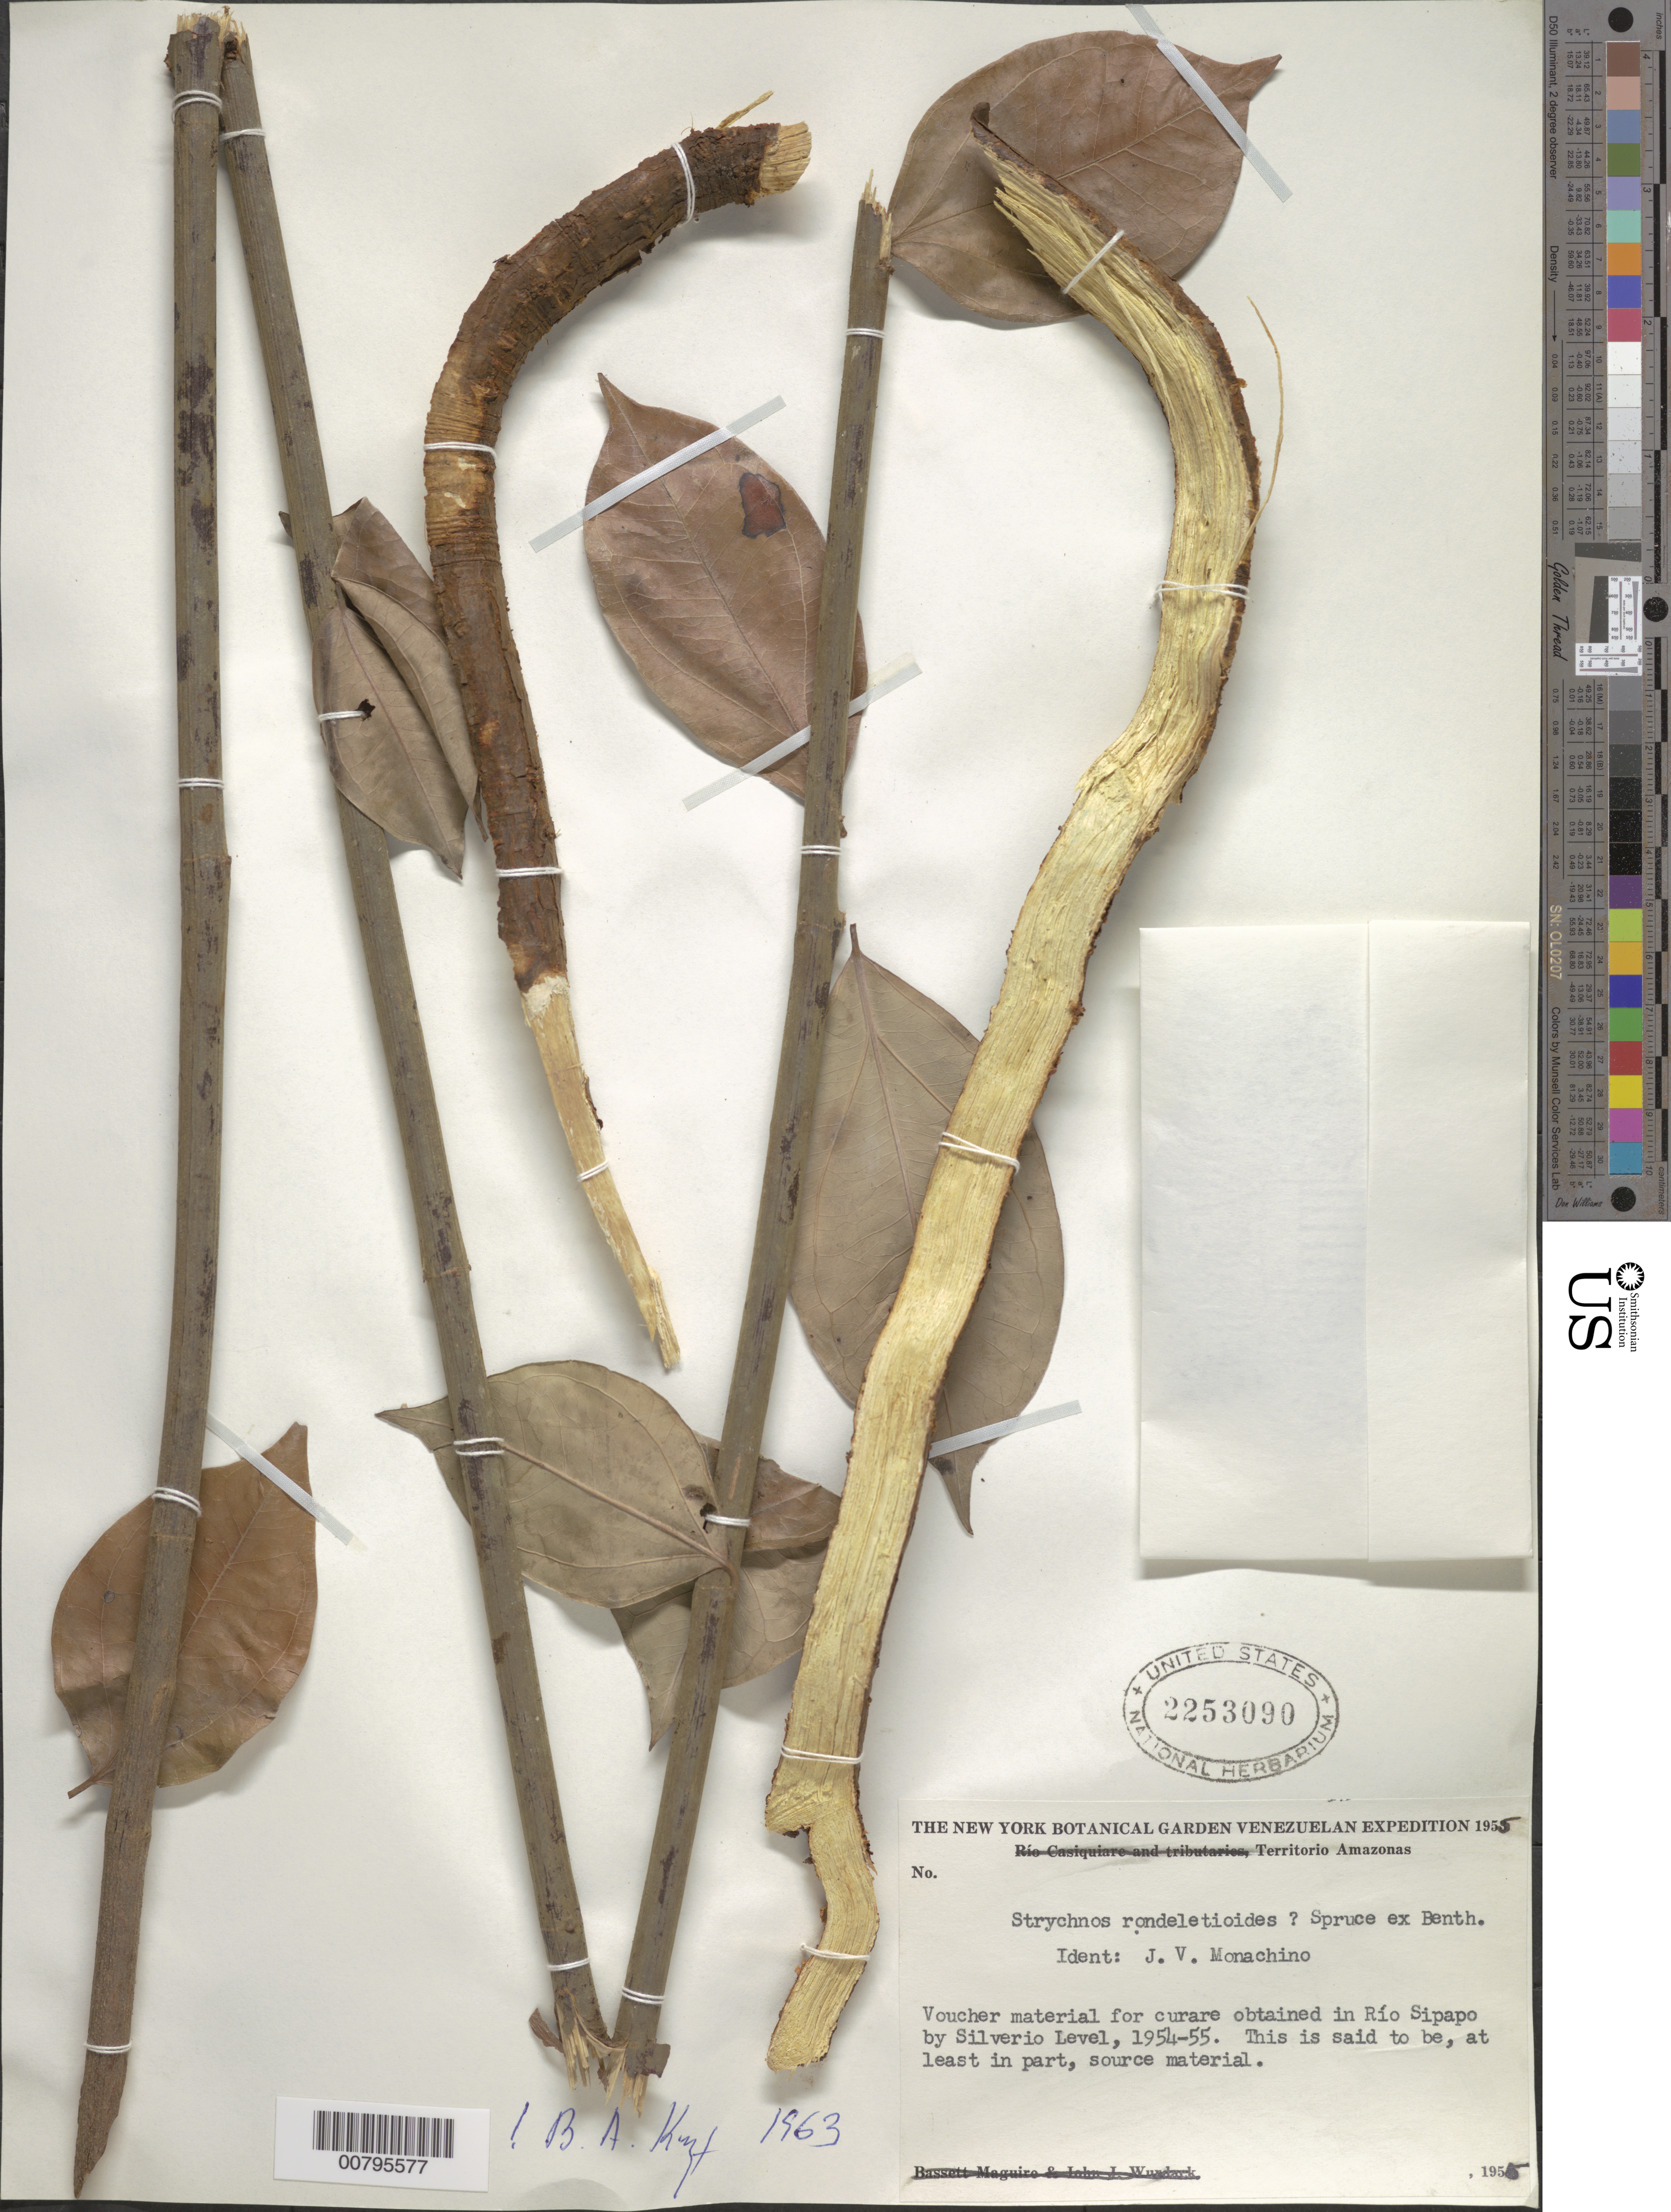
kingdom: Plantae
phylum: Tracheophyta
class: Magnoliopsida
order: Gentianales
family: Loganiaceae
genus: Strychnos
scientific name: Strychnos rondeletioides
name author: Spruce ex Benth.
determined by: Krukoff, B. A.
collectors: J. Silverio L.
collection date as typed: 1954 to 1955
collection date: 1954/1955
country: Venezuela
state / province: Amazonas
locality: Río Sipapo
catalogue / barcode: US 2253090